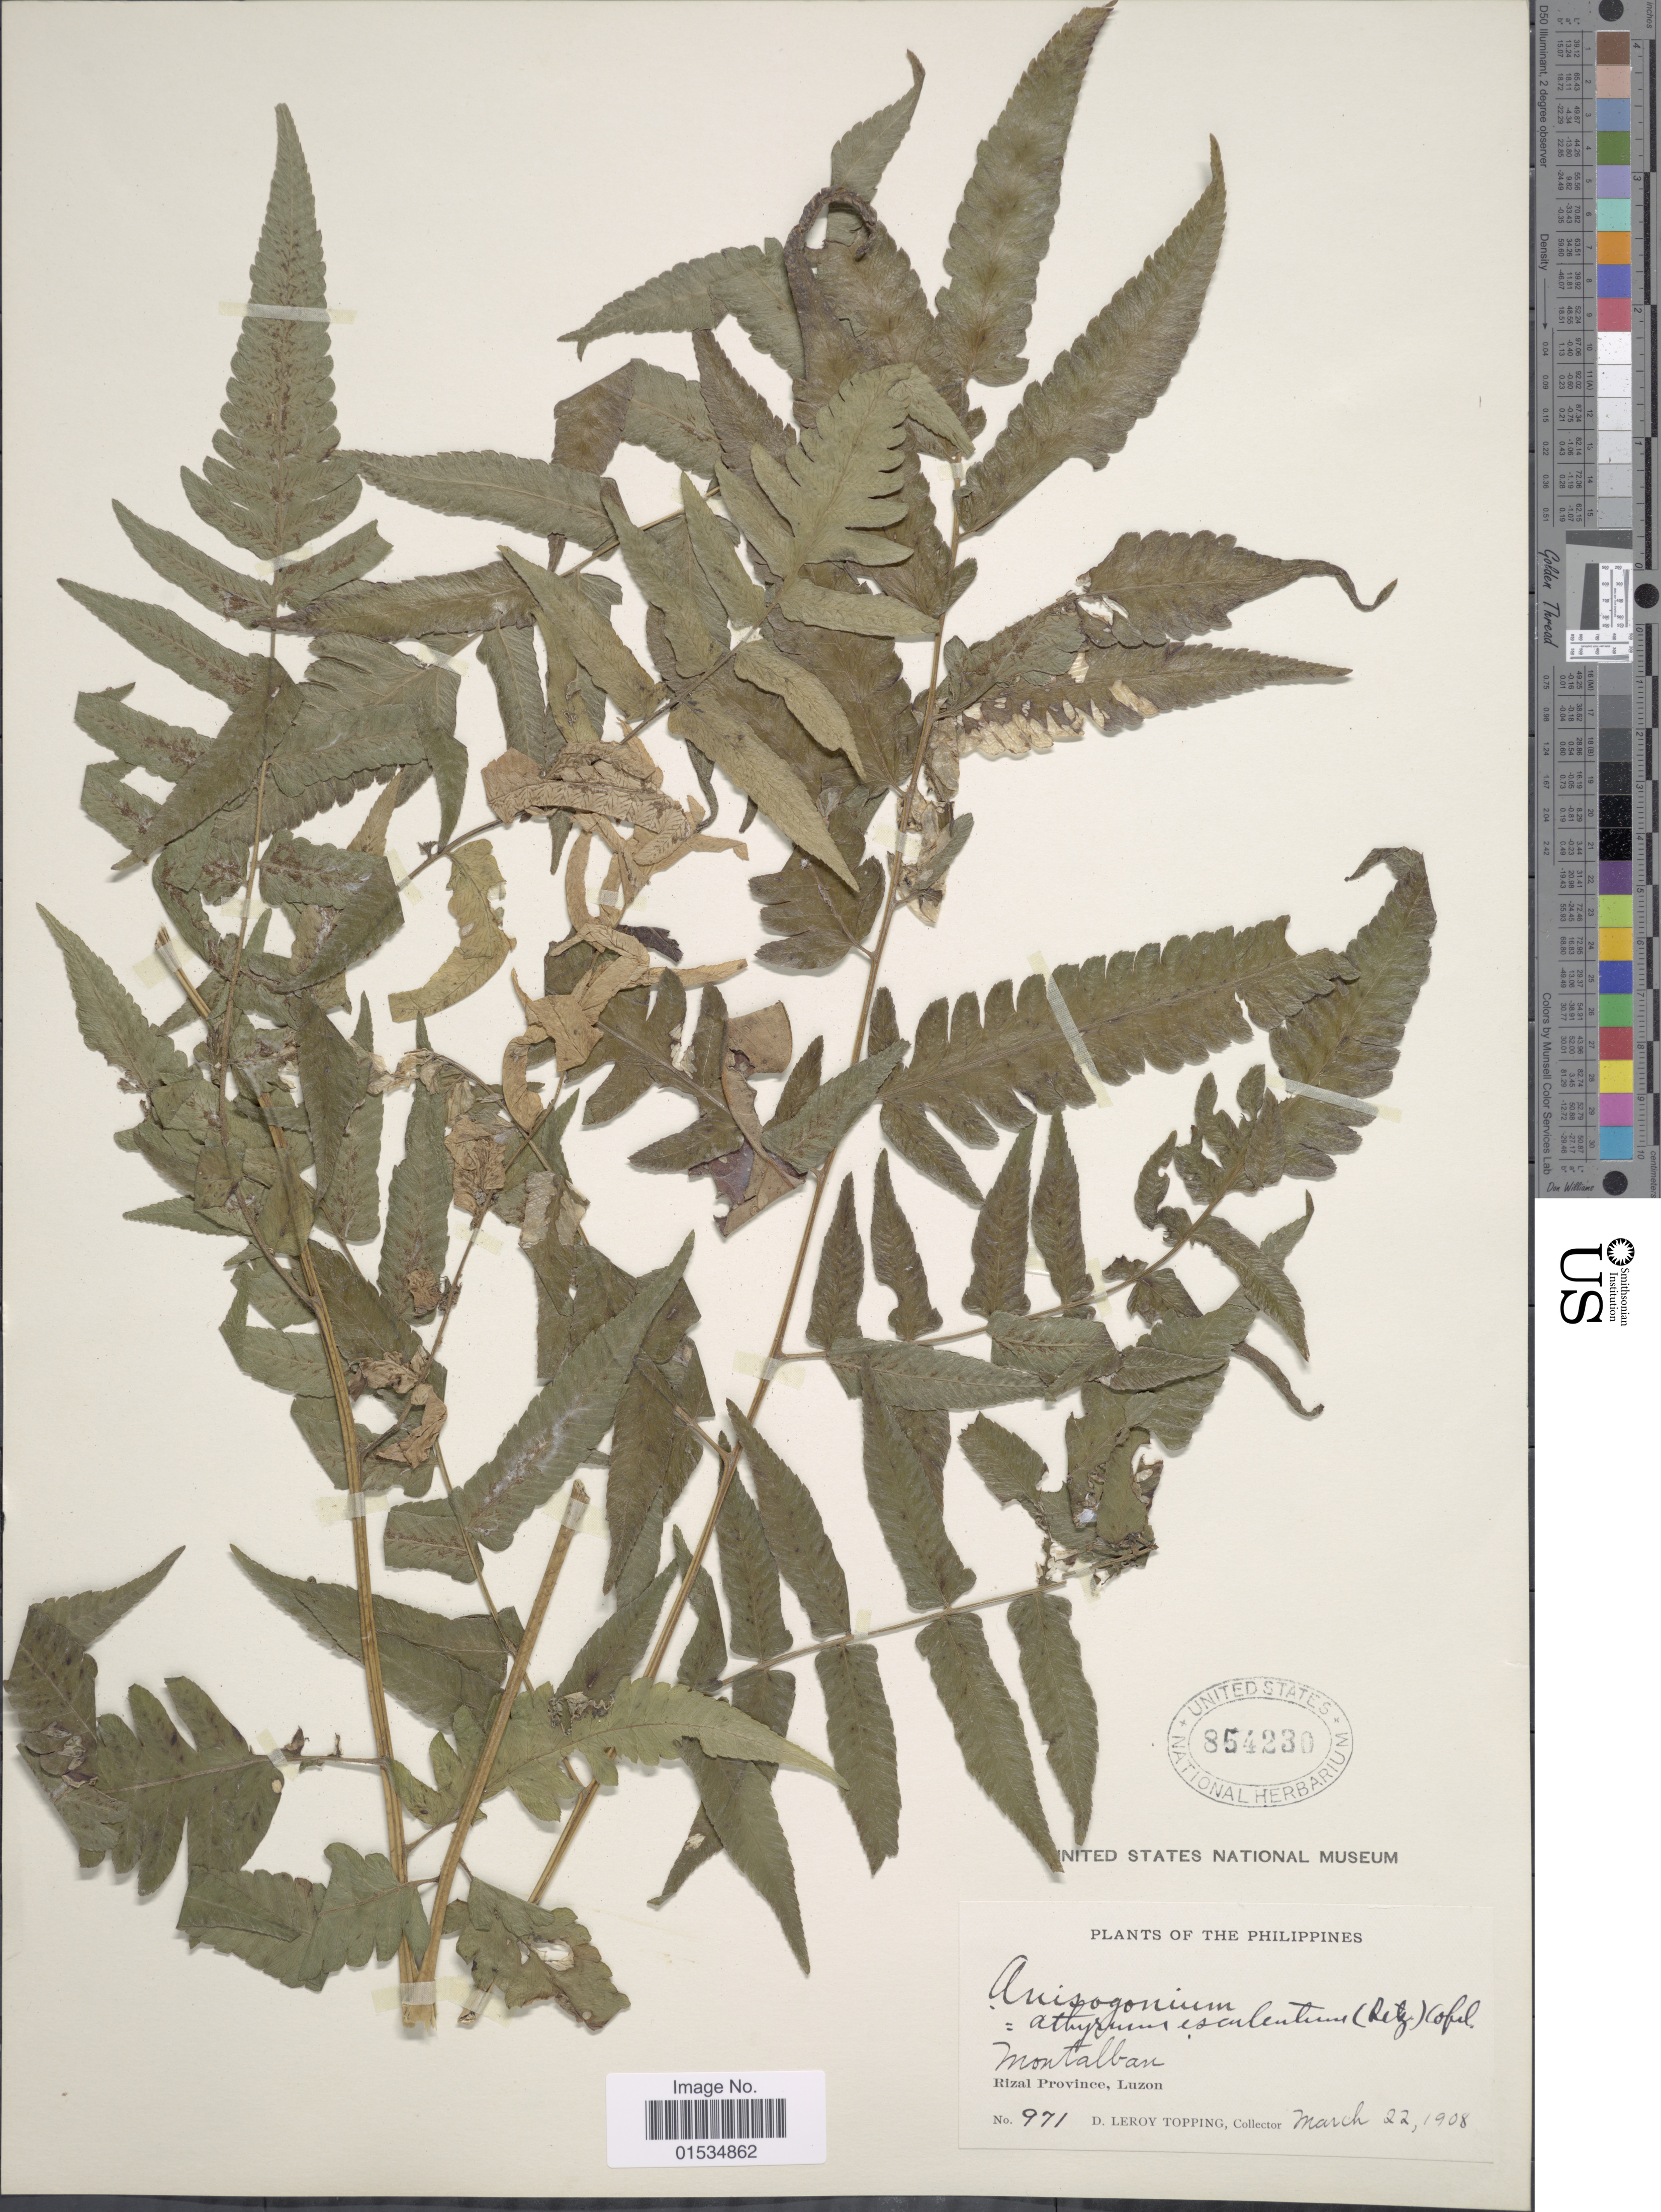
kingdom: Plantae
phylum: Tracheophyta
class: Polypodiopsida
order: Polypodiales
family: Athyriaceae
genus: Diplazium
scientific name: Diplazium esculentum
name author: (Retz.) Sw.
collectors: D. L. Topping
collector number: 971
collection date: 1908-03-22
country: Philippines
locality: Montalban, Rizal Province, Luzon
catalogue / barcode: US 854230